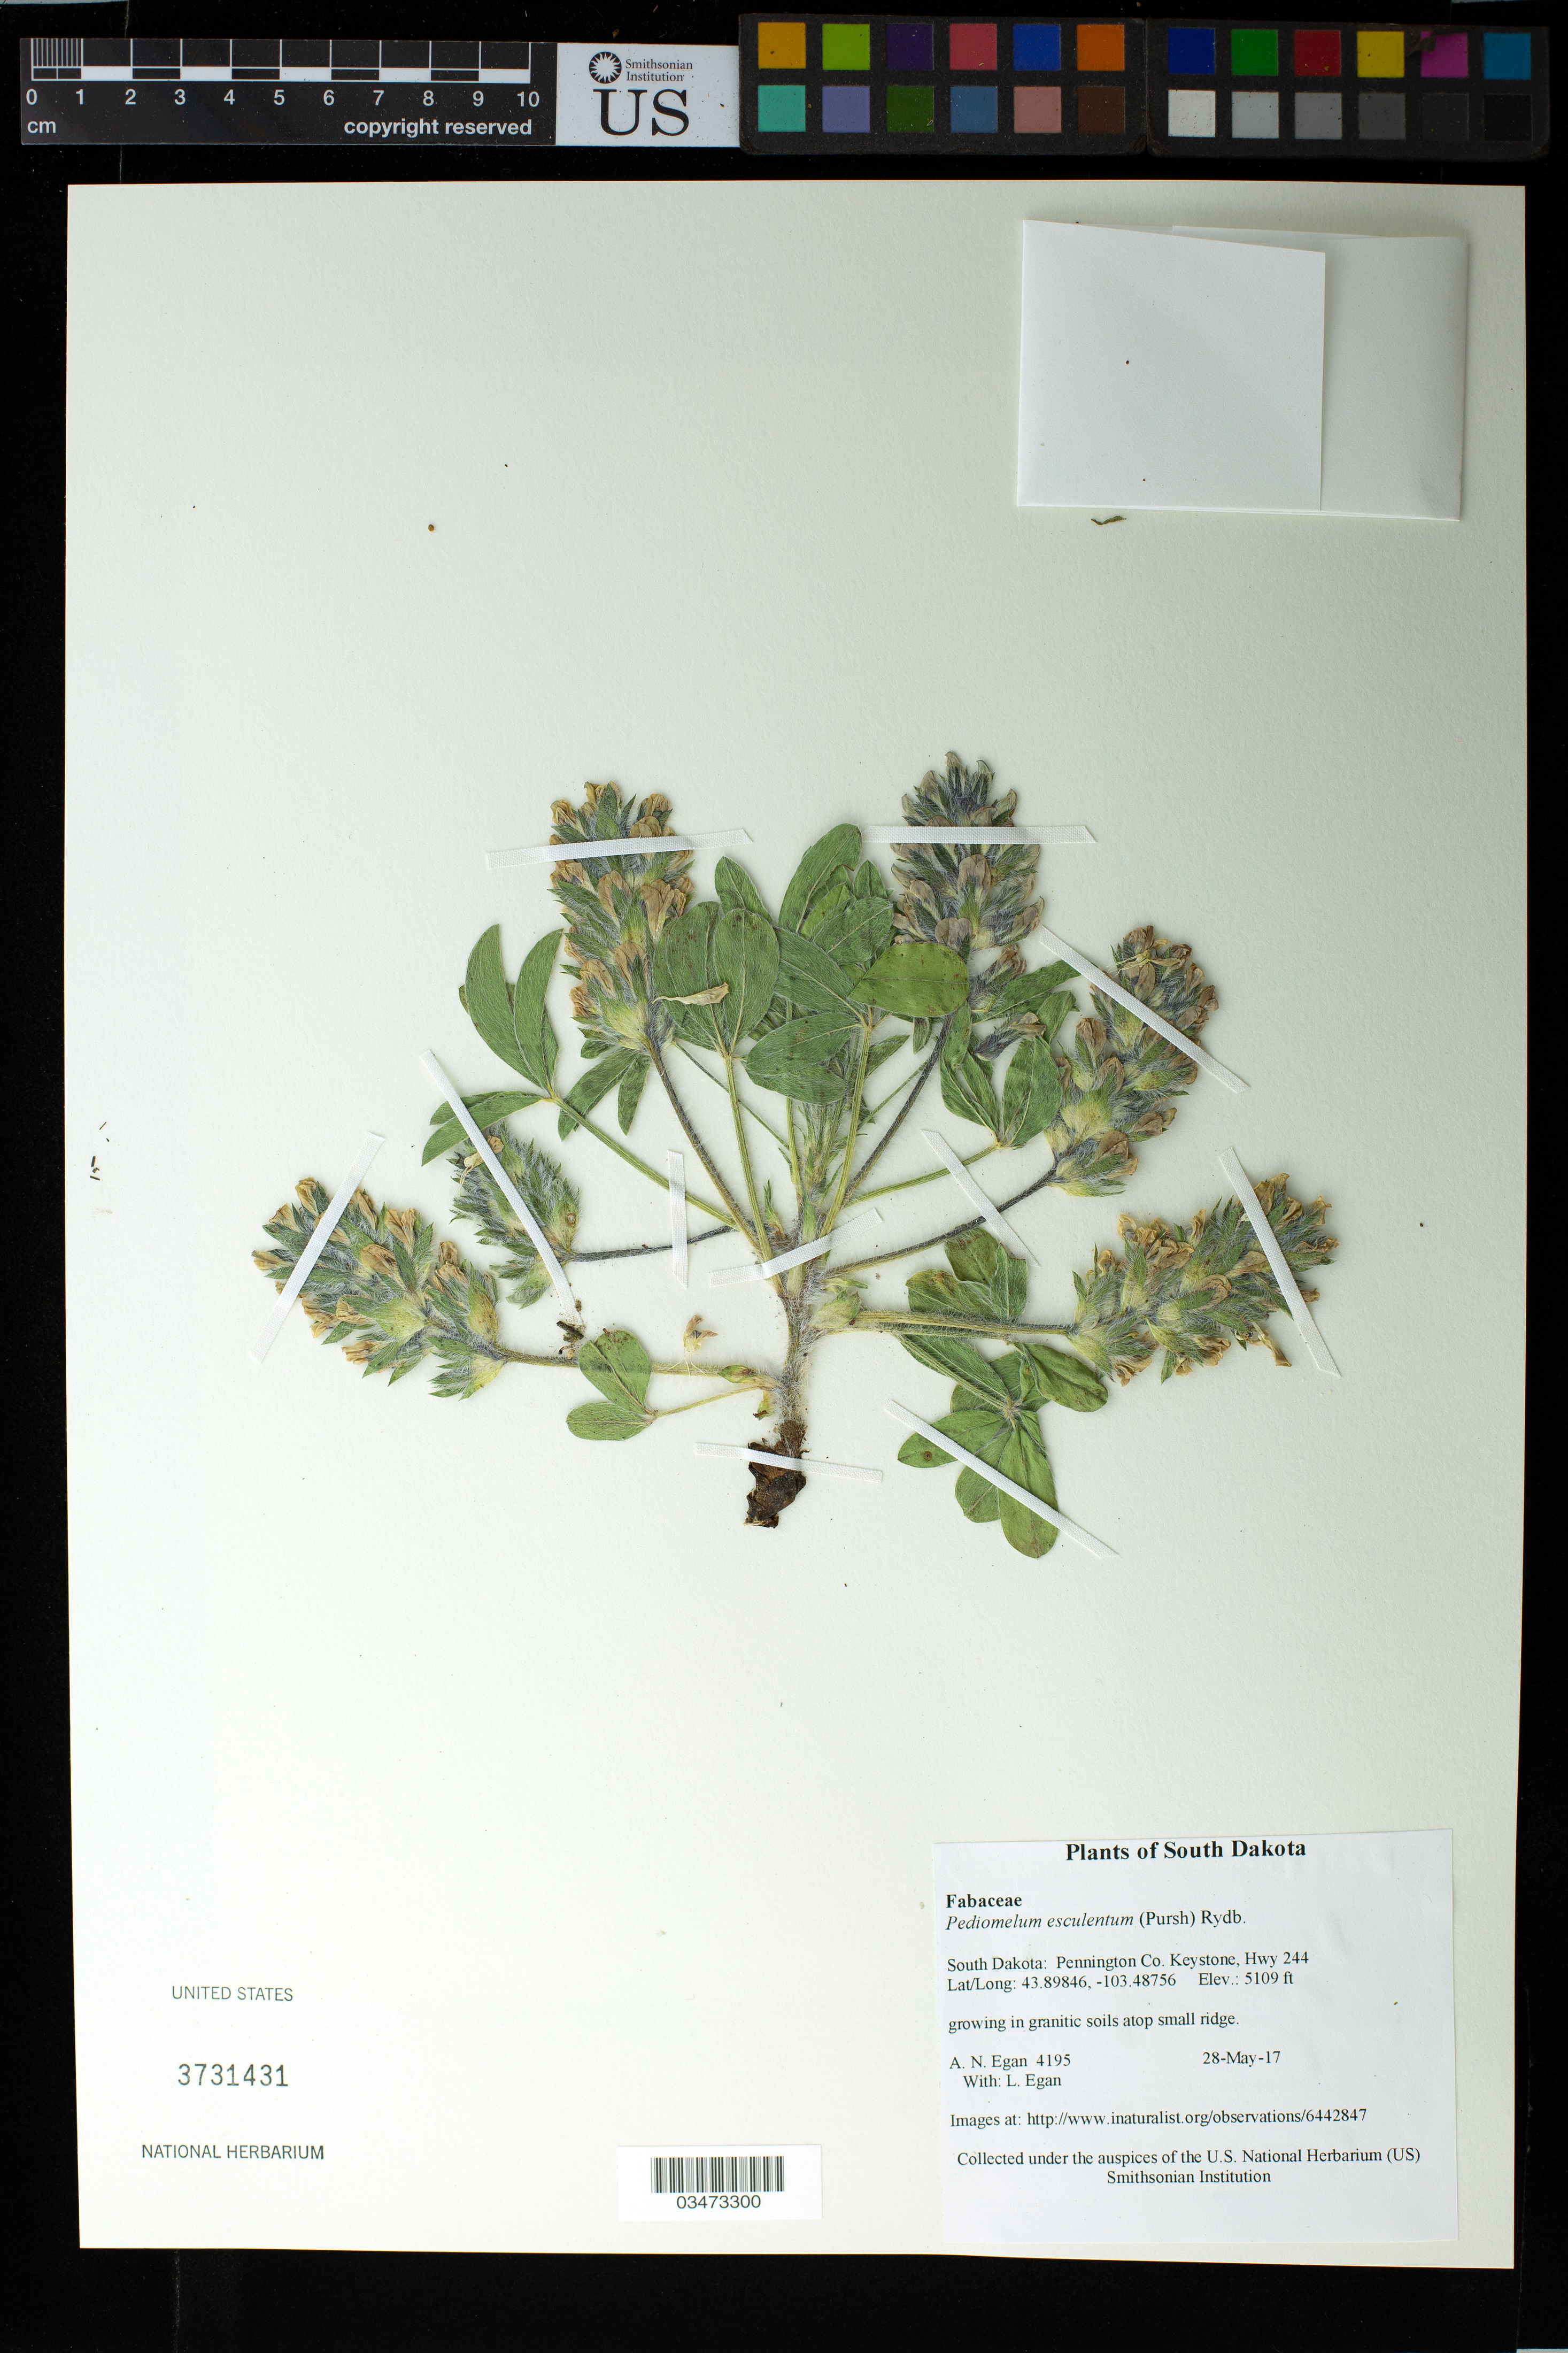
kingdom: Plantae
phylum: Tracheophyta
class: Magnoliopsida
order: Fabales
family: Fabaceae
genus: Pediomelum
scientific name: Pediomelum esculentum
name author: (Pursh) Rydb.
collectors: A. N. Egan & L. Egan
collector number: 4195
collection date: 2017-05-28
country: United States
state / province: South Dakota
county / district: Pennington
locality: Keystone, Hwy 244, just W of ???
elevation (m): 1557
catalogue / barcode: US 3731431